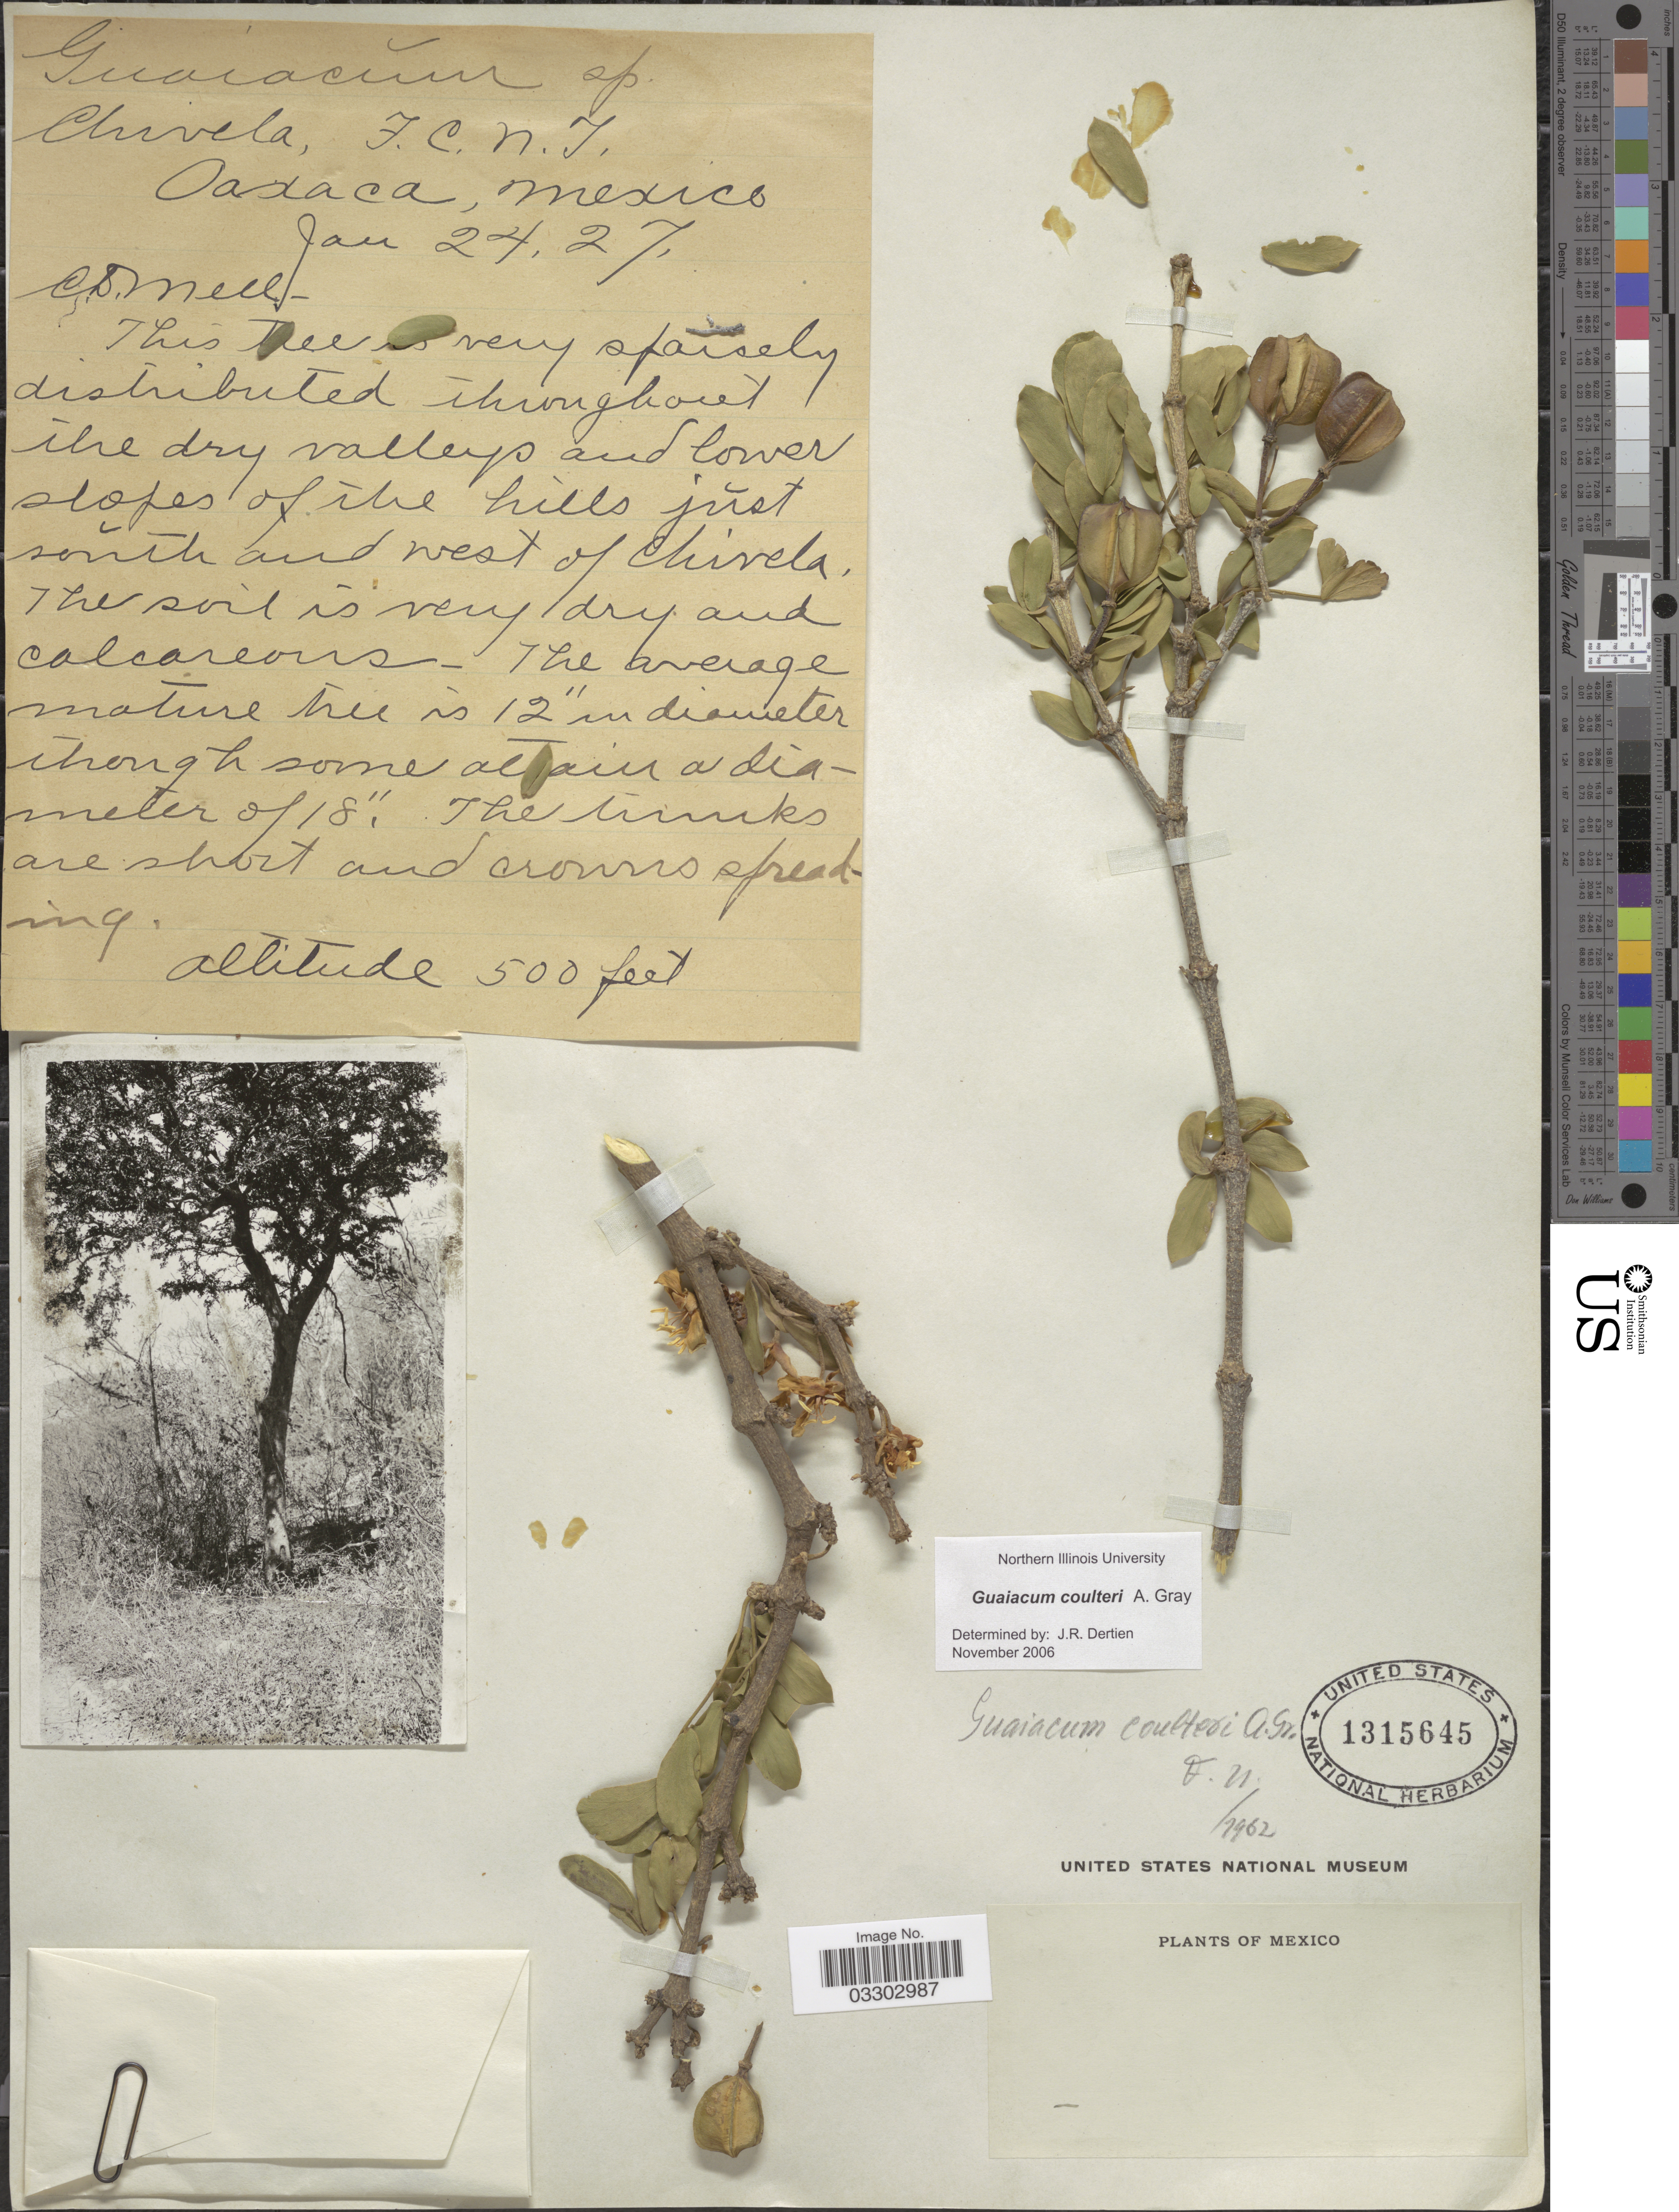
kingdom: Plantae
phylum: Tracheophyta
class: Magnoliopsida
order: Zygophyllales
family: Zygophyllaceae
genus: Guaiacum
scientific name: Guaiacum coulteri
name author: A. Gray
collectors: C. D. Mell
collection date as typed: Transcribed d/m/y: 24/1/27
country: Mexico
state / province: Oaxaca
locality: Chivela F.C.N.J. Dry valleys and lower slopes of the hills just south and west of Chivela.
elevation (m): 152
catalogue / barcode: US 1315645